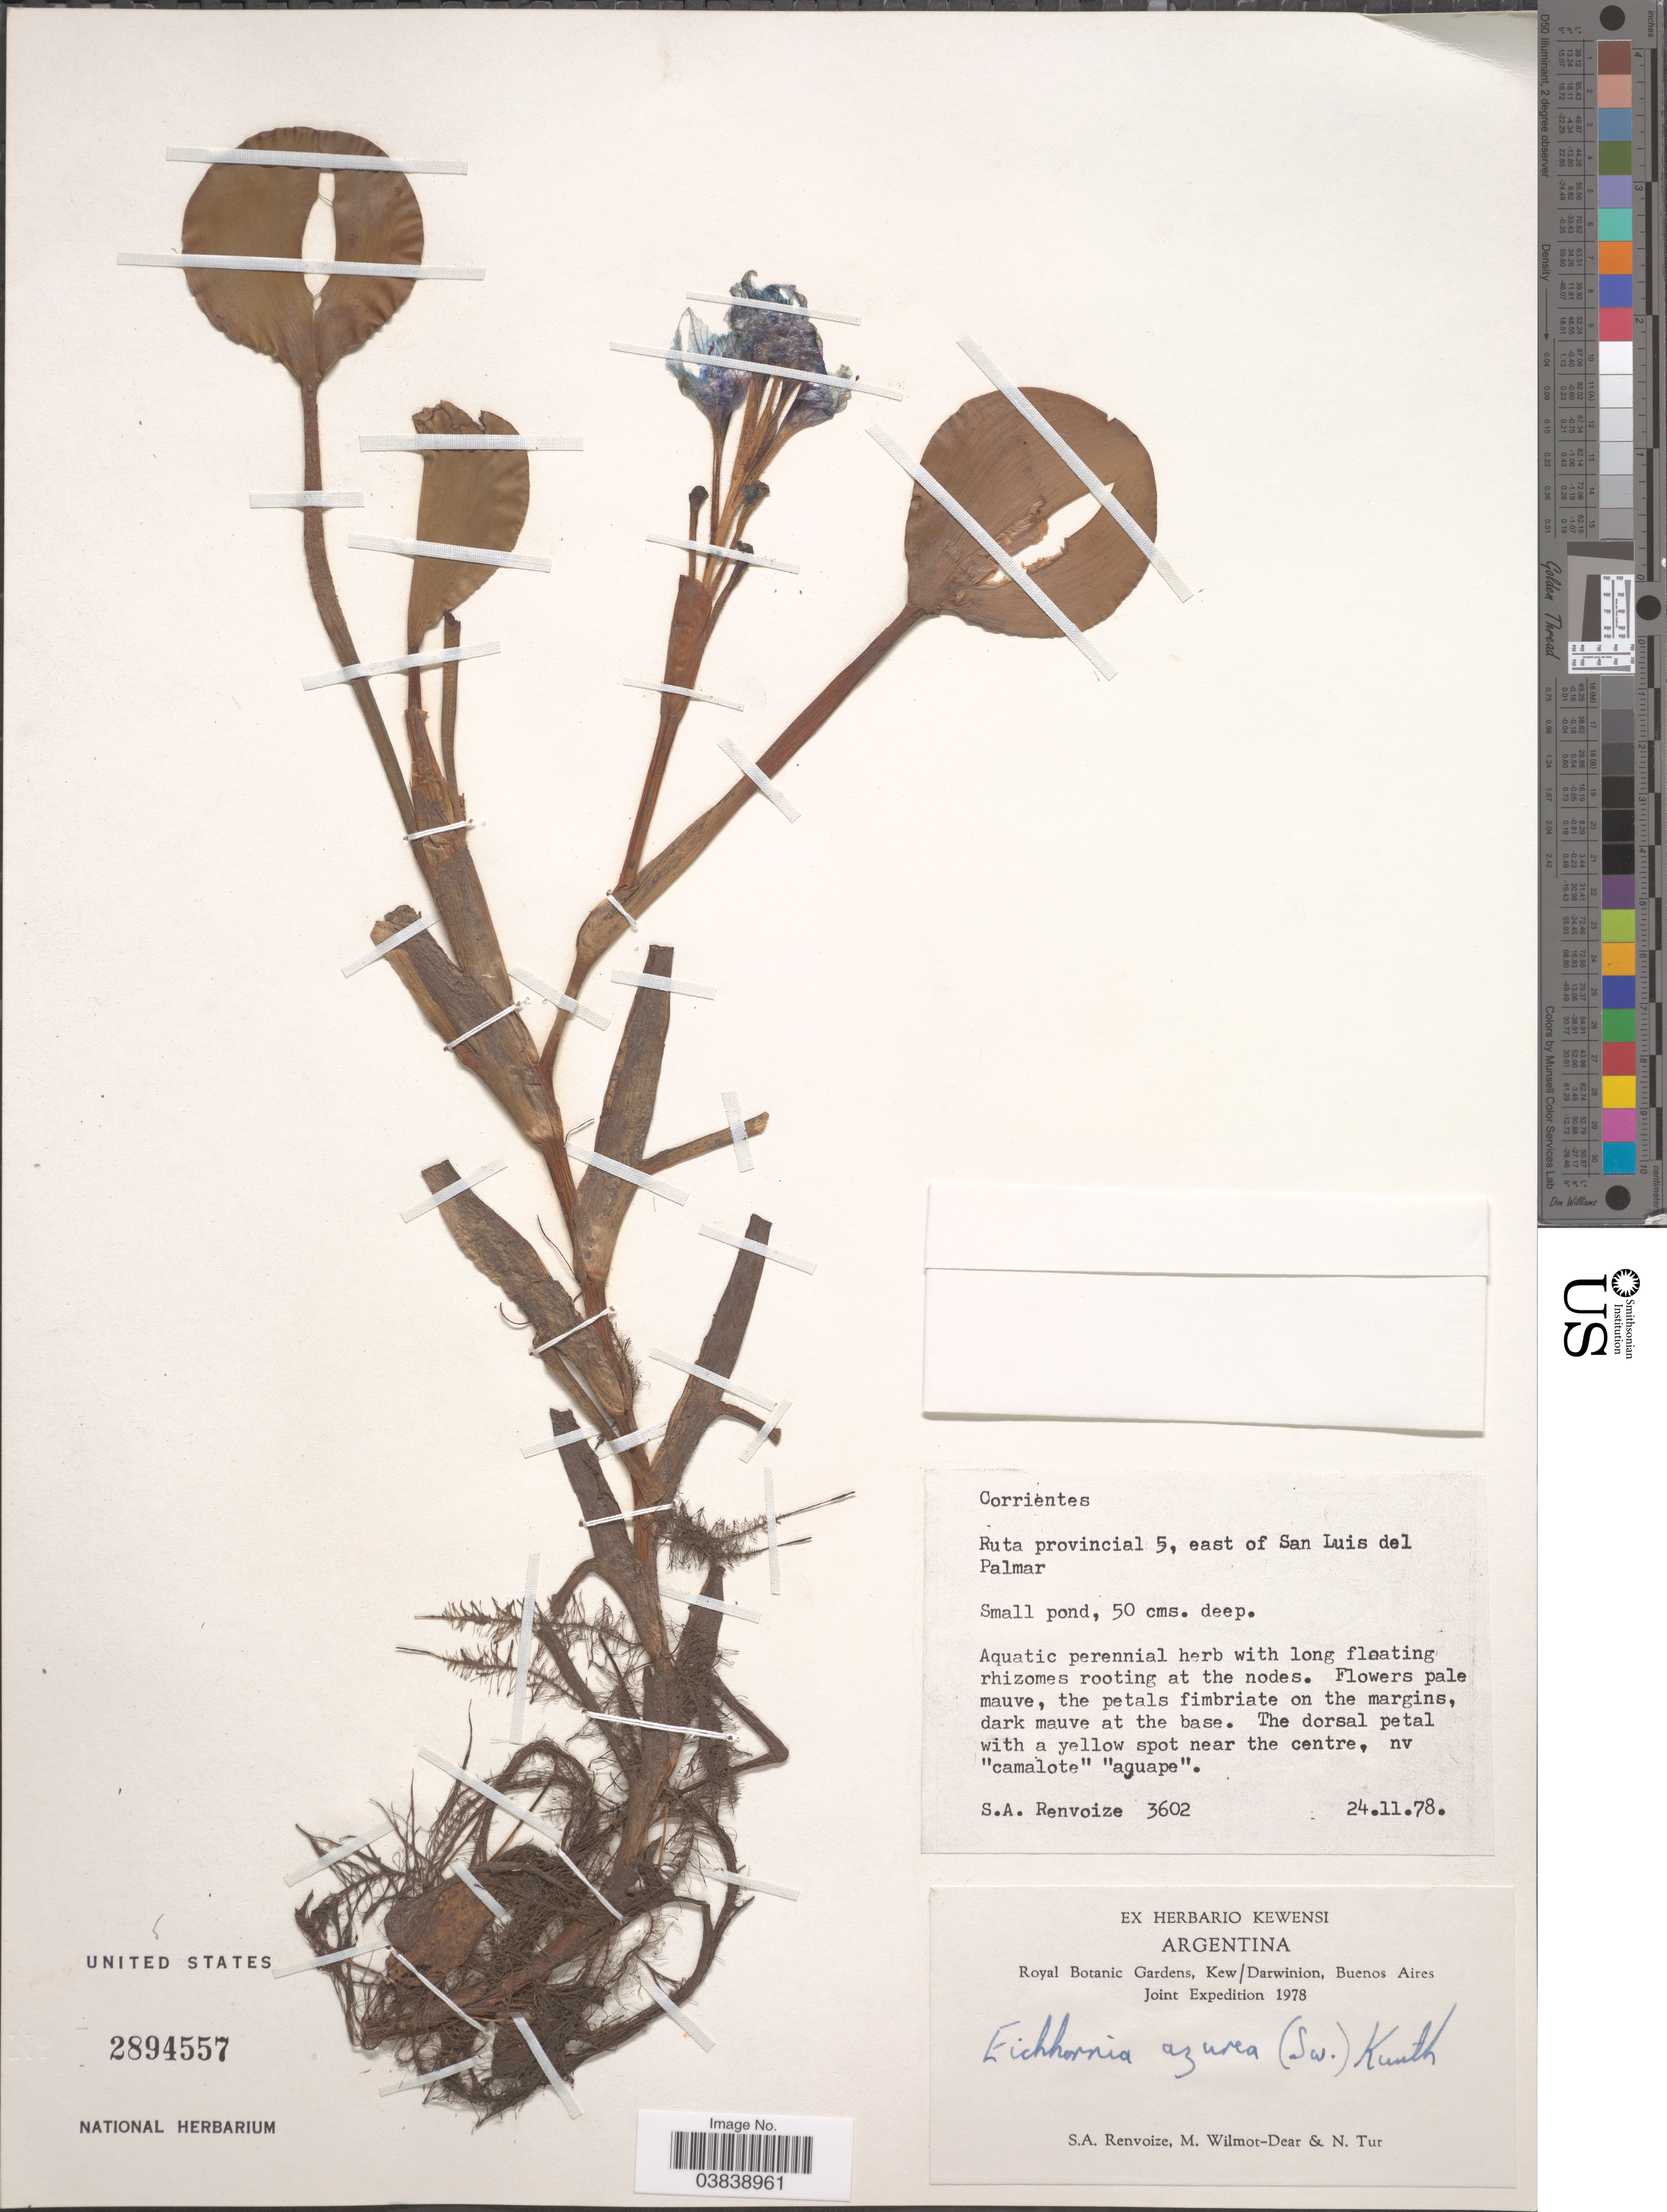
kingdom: Plantae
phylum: Tracheophyta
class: Liliopsida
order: Commelinales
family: Pontederiaceae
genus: Eichhornia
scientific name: Eichhornia azurea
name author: (Sw.) Kunth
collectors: S. A. Renvoize, M. Wilmot-Dear & N. Tur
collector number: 3602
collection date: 1978-11-24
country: Argentina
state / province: Corrientes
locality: Ruta provincial 5, east of San Luis del Palmar.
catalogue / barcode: US 2894557